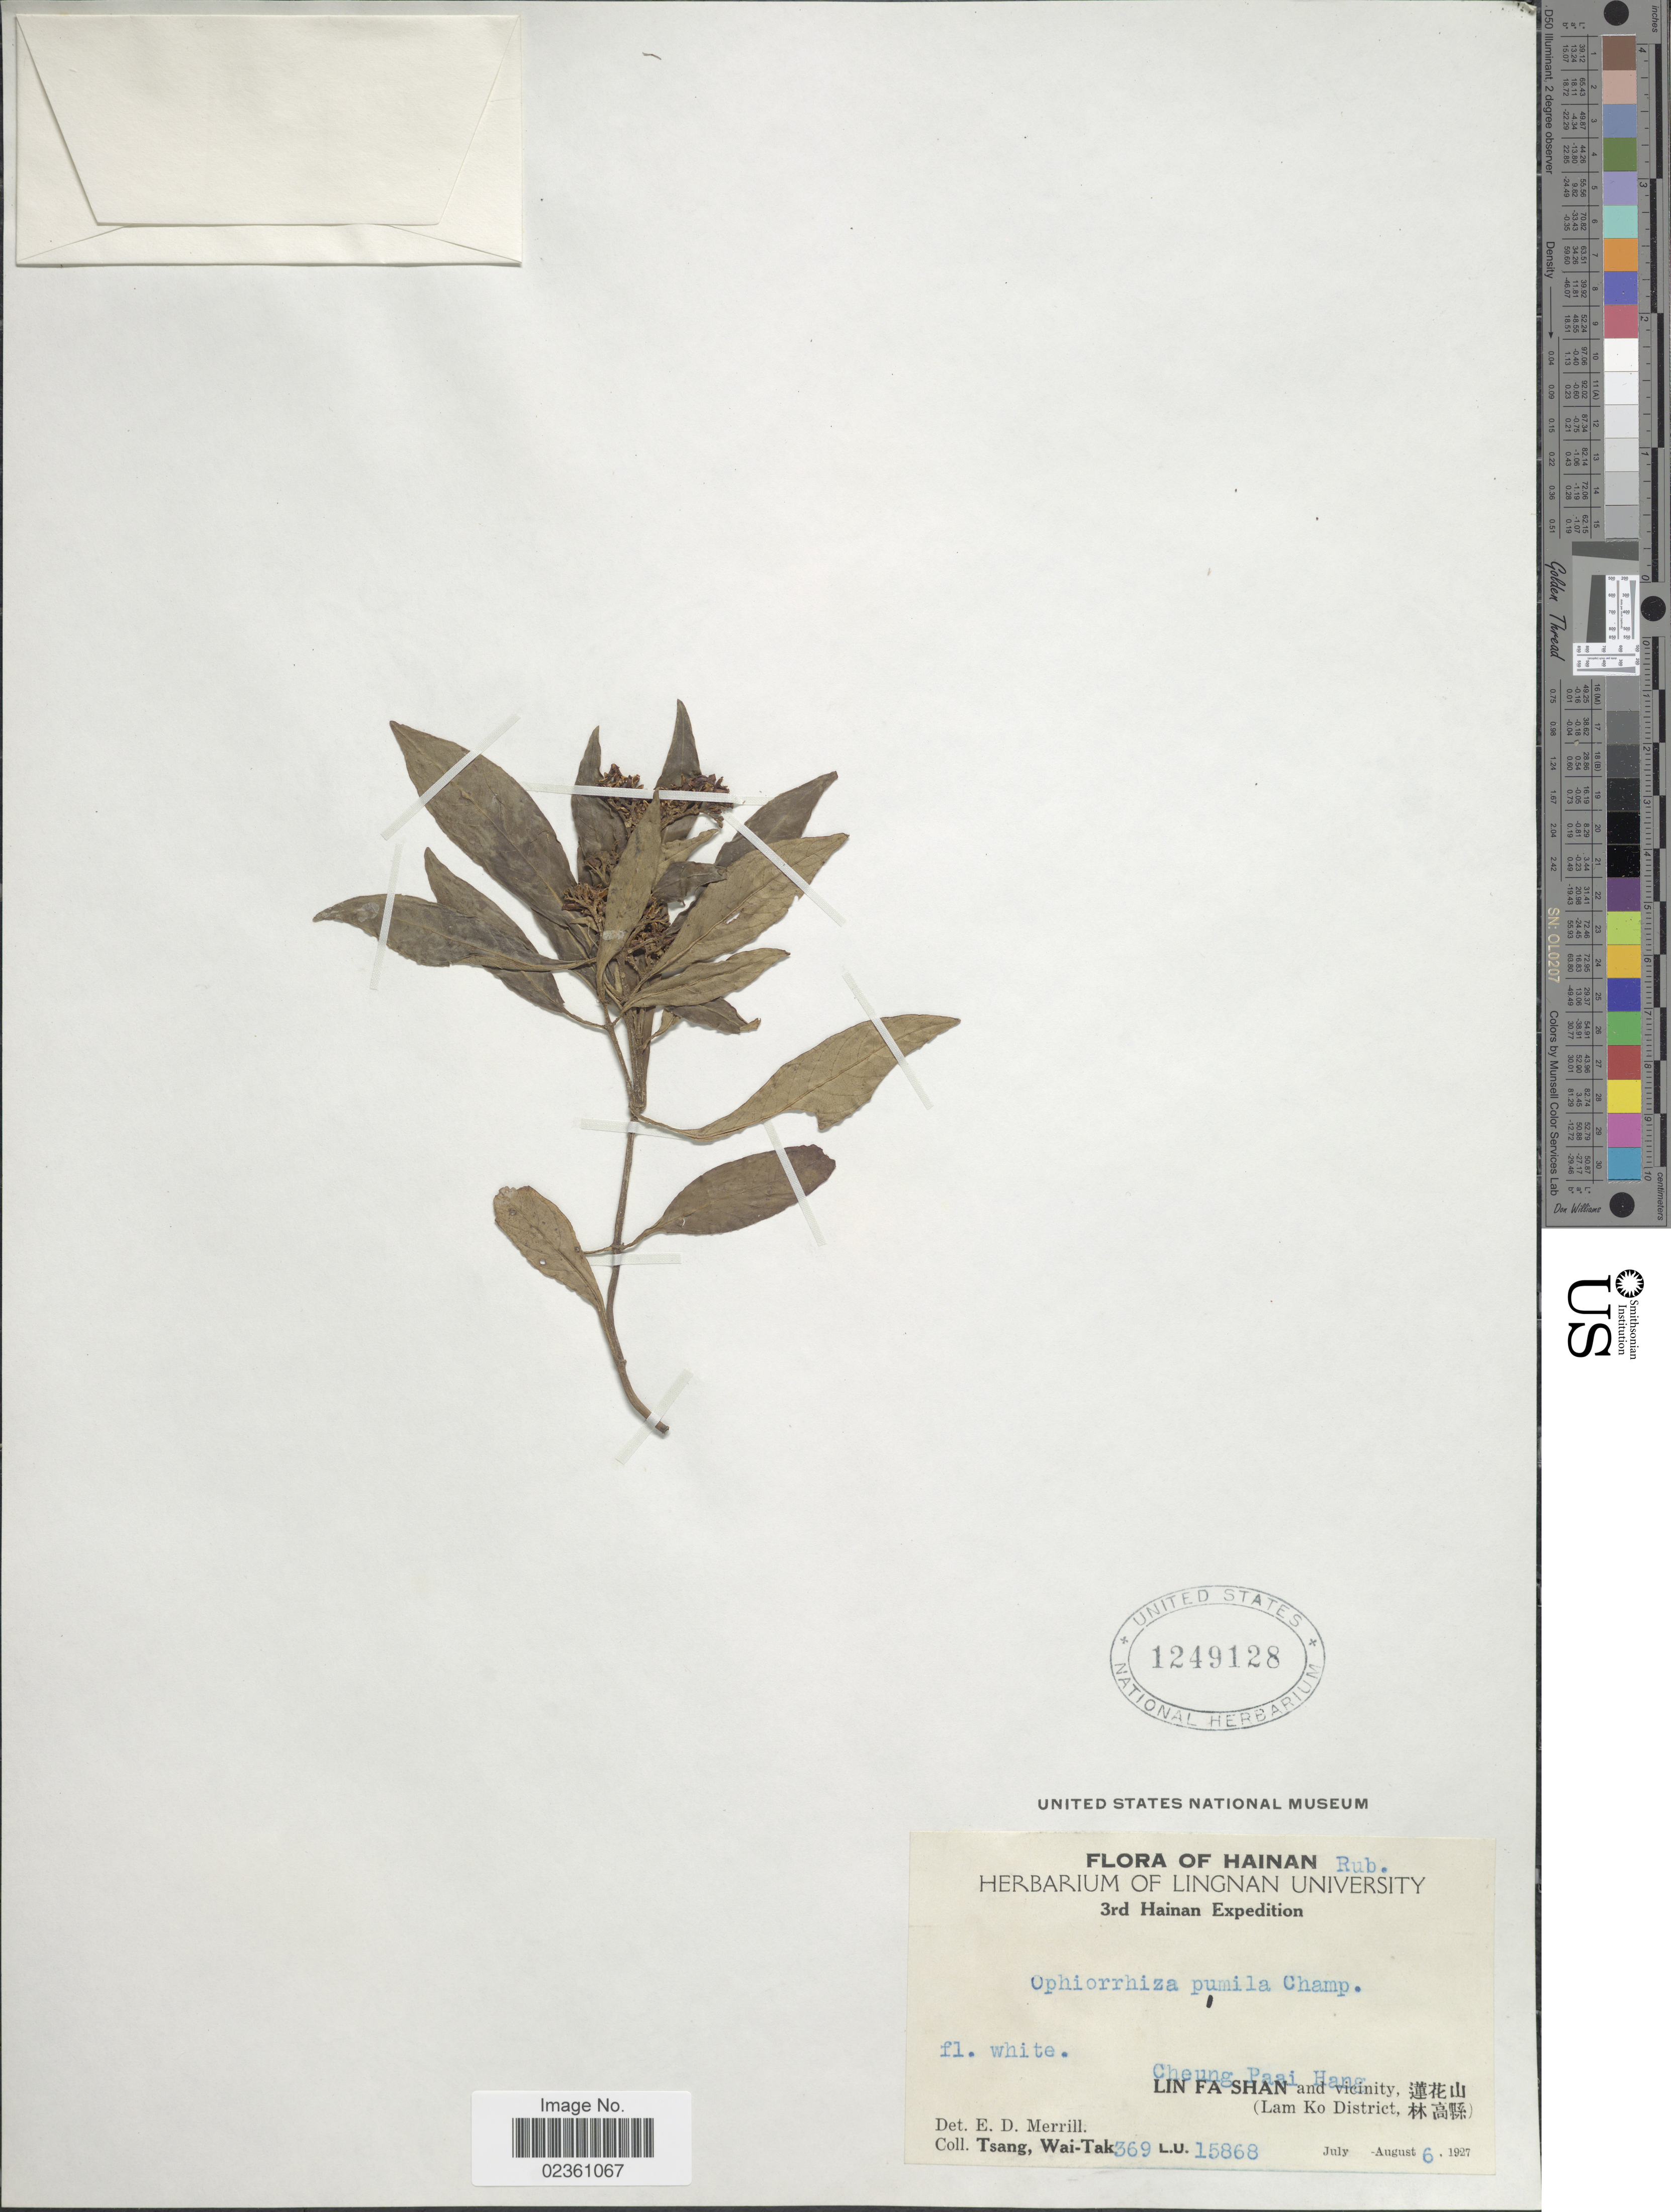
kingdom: Plantae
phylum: Tracheophyta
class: Magnoliopsida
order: Gentianales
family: Rubiaceae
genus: Ophiorrhiza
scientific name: Ophiorrhiza pumila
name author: Champ. ex Benth.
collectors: W. T. Tsang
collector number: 369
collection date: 1927-08-06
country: China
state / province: Hainan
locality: Chueng Paai Hang, Lin Fa Shan and vicinity, (Lam Ko District)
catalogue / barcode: US 1249128